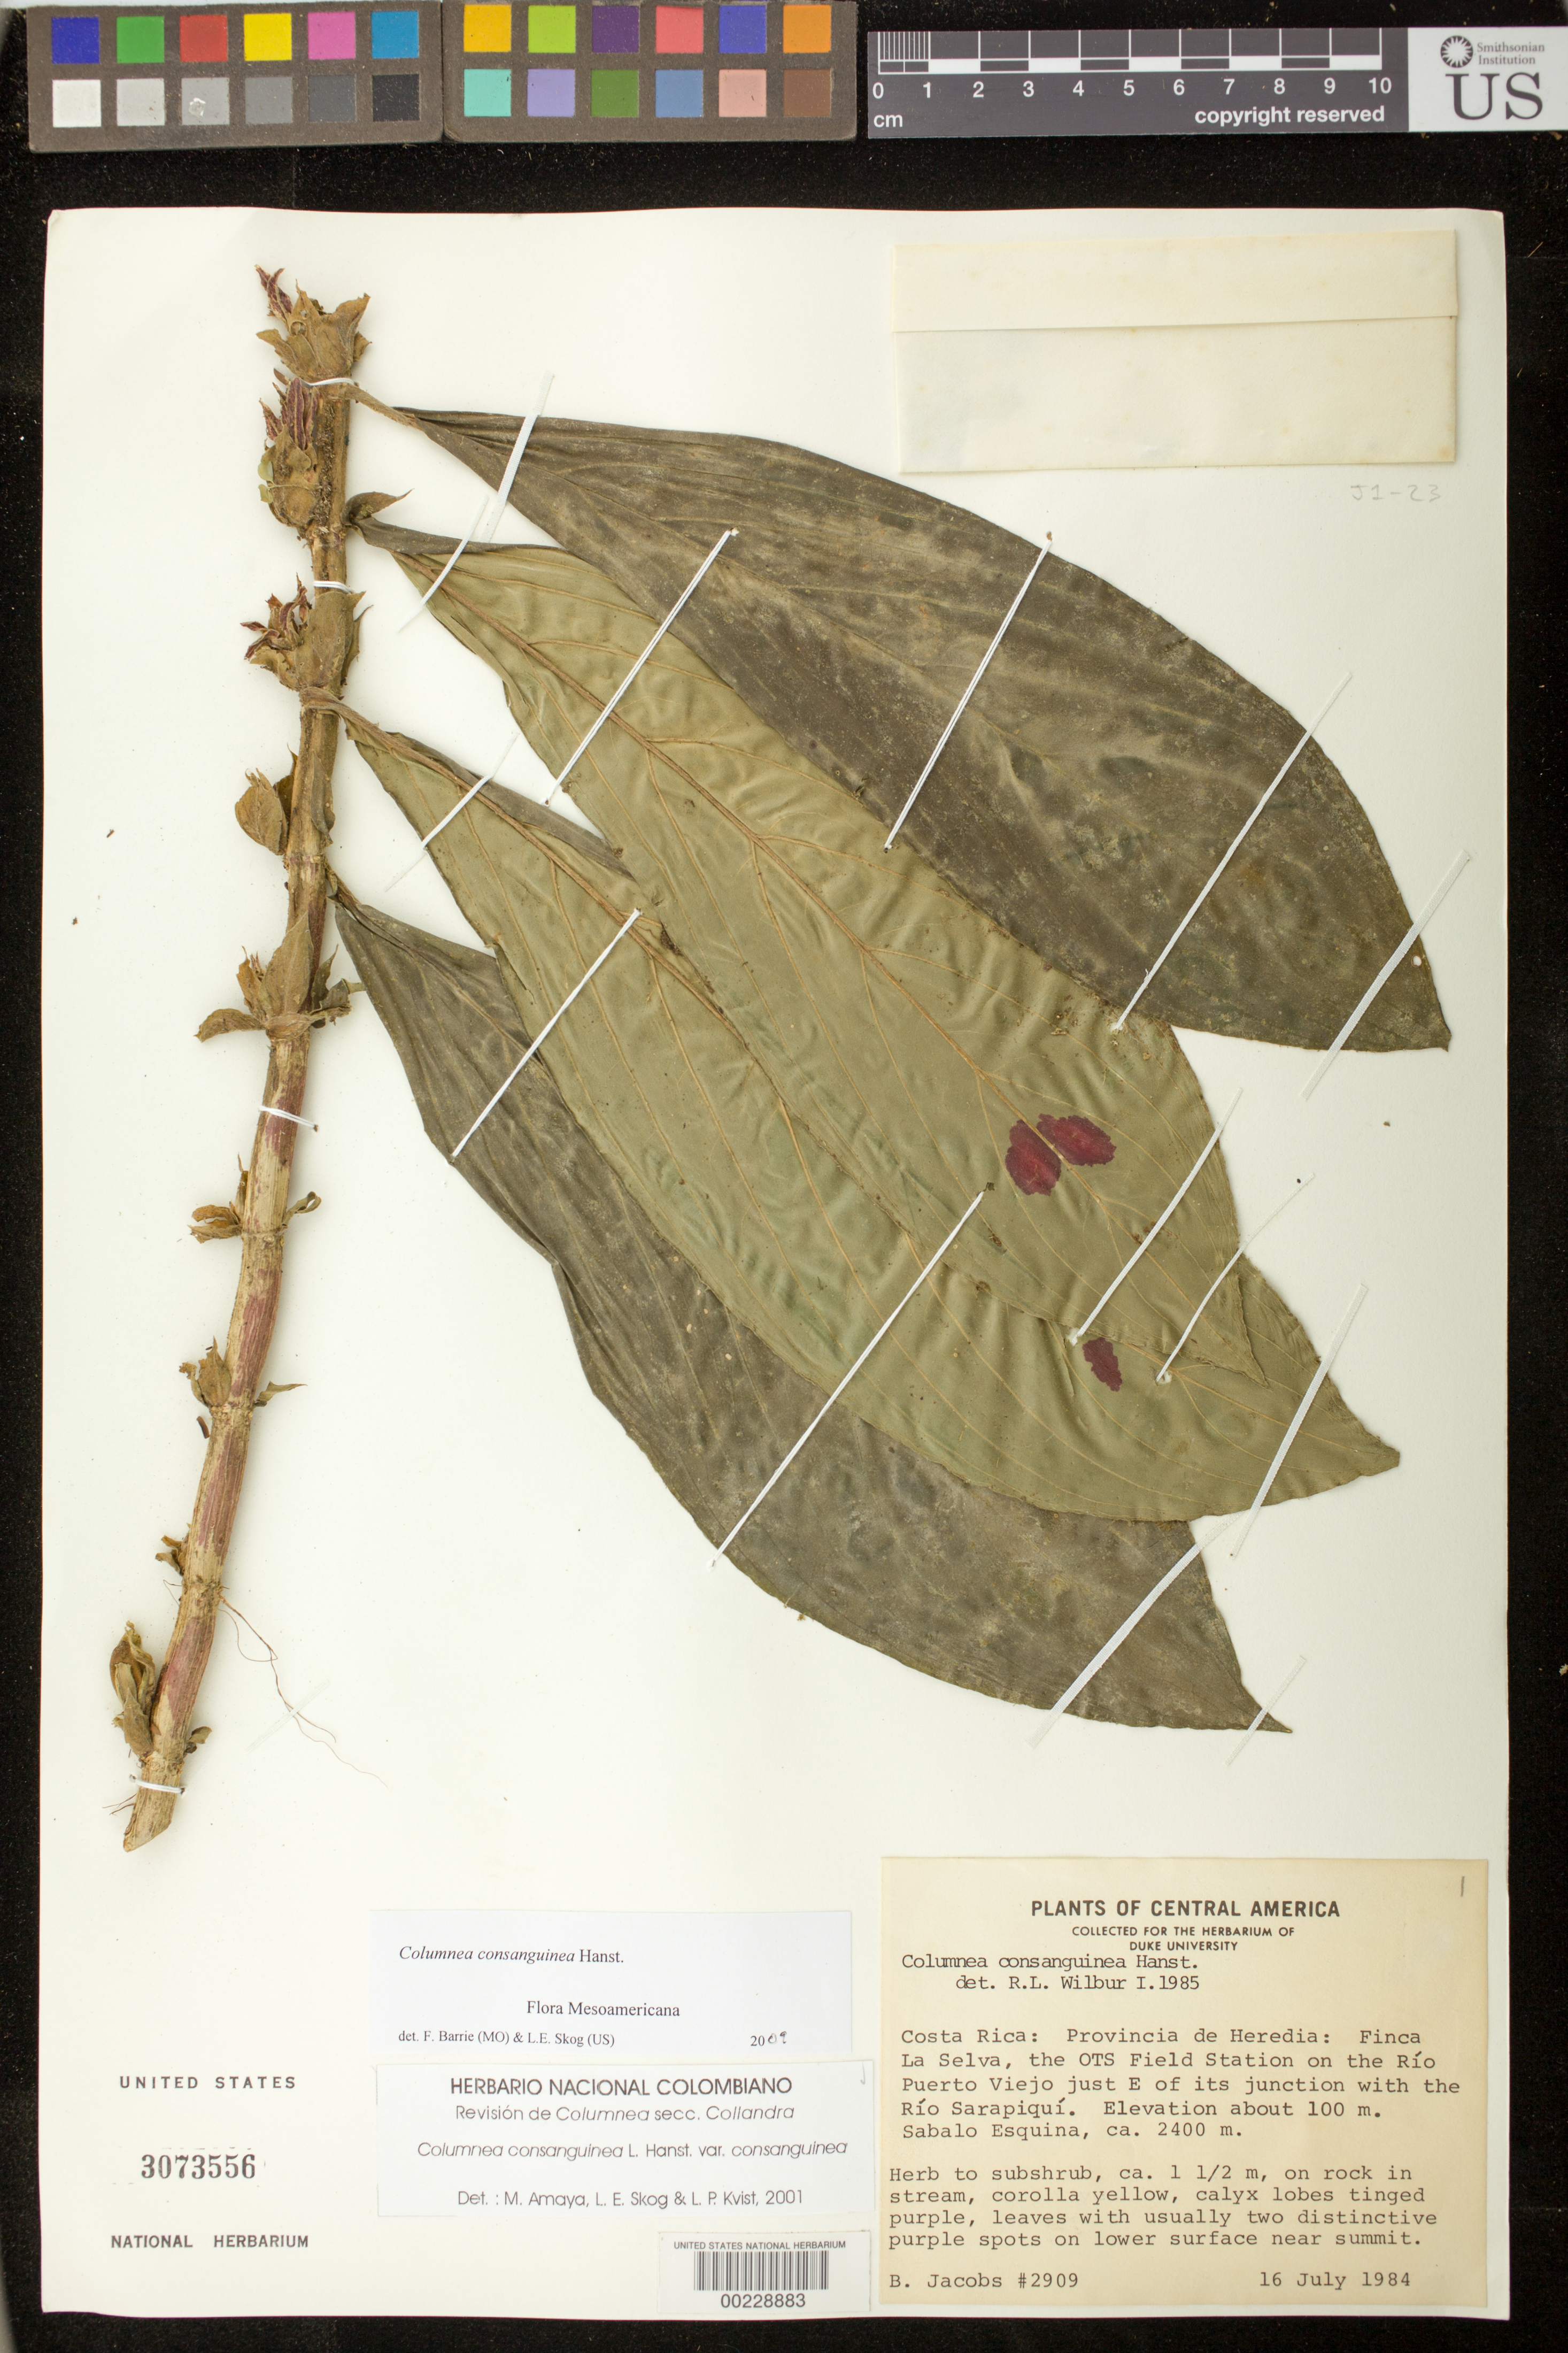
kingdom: Plantae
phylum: Tracheophyta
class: Magnoliopsida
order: Lamiales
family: Gesneriaceae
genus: Columnea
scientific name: Columnea consanguinea Hanst. var. consanguinea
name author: (Hanst.) Hanst.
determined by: Amaya-Márquez, M.; et al.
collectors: B. Jacobs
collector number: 2909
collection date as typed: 16 Jul 1984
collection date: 1984-07-16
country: Costa Rica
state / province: Heredia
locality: Finca La Selva, the OTS field station on the Rio Puerto Viejo just E of its junction with Rio Sarapiqui, Sabalo Esquina, ca 2400 m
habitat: On rock in stream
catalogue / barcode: US 3073556